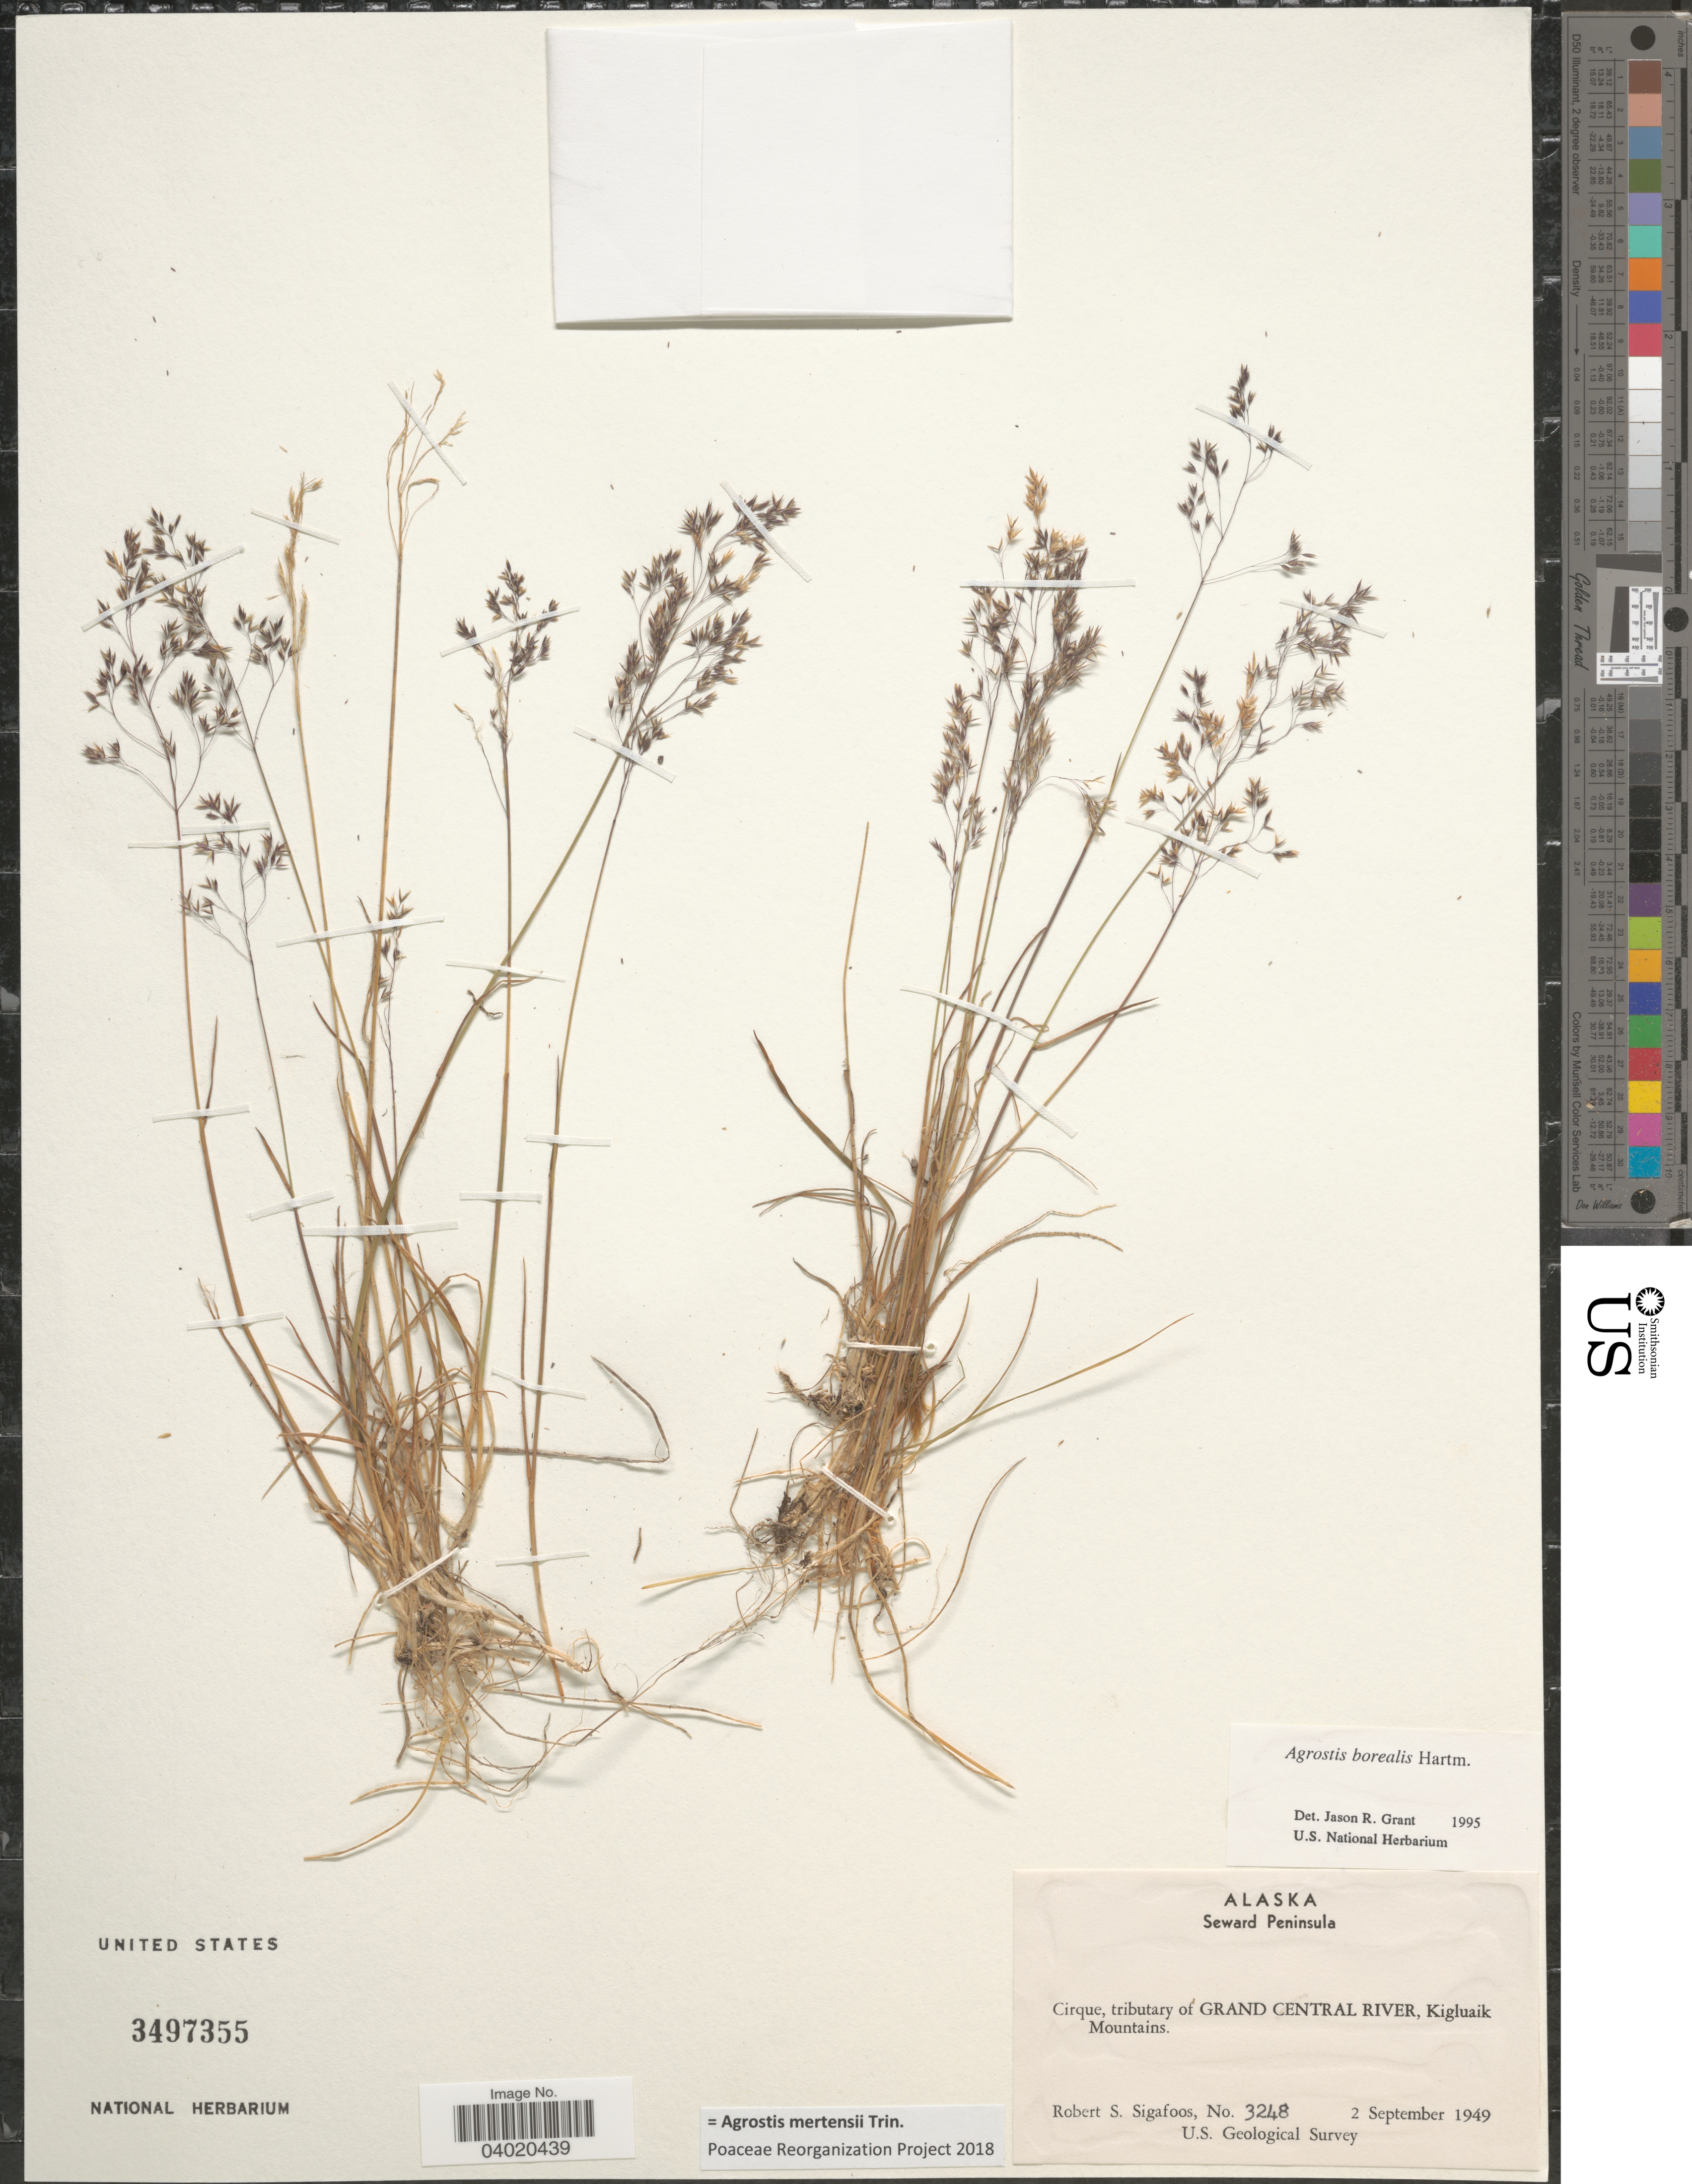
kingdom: Plantae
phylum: Tracheophyta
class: Liliopsida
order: Poales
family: Poaceae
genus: Agrostis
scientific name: Agrostis mertensii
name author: Trin.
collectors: R. Sigafoos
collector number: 3248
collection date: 1949-09-02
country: United States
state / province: Alaska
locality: Seward Peninsula. Cirque, tributary of Grand Central River, Kigluaik Mountains.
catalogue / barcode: US 3497355